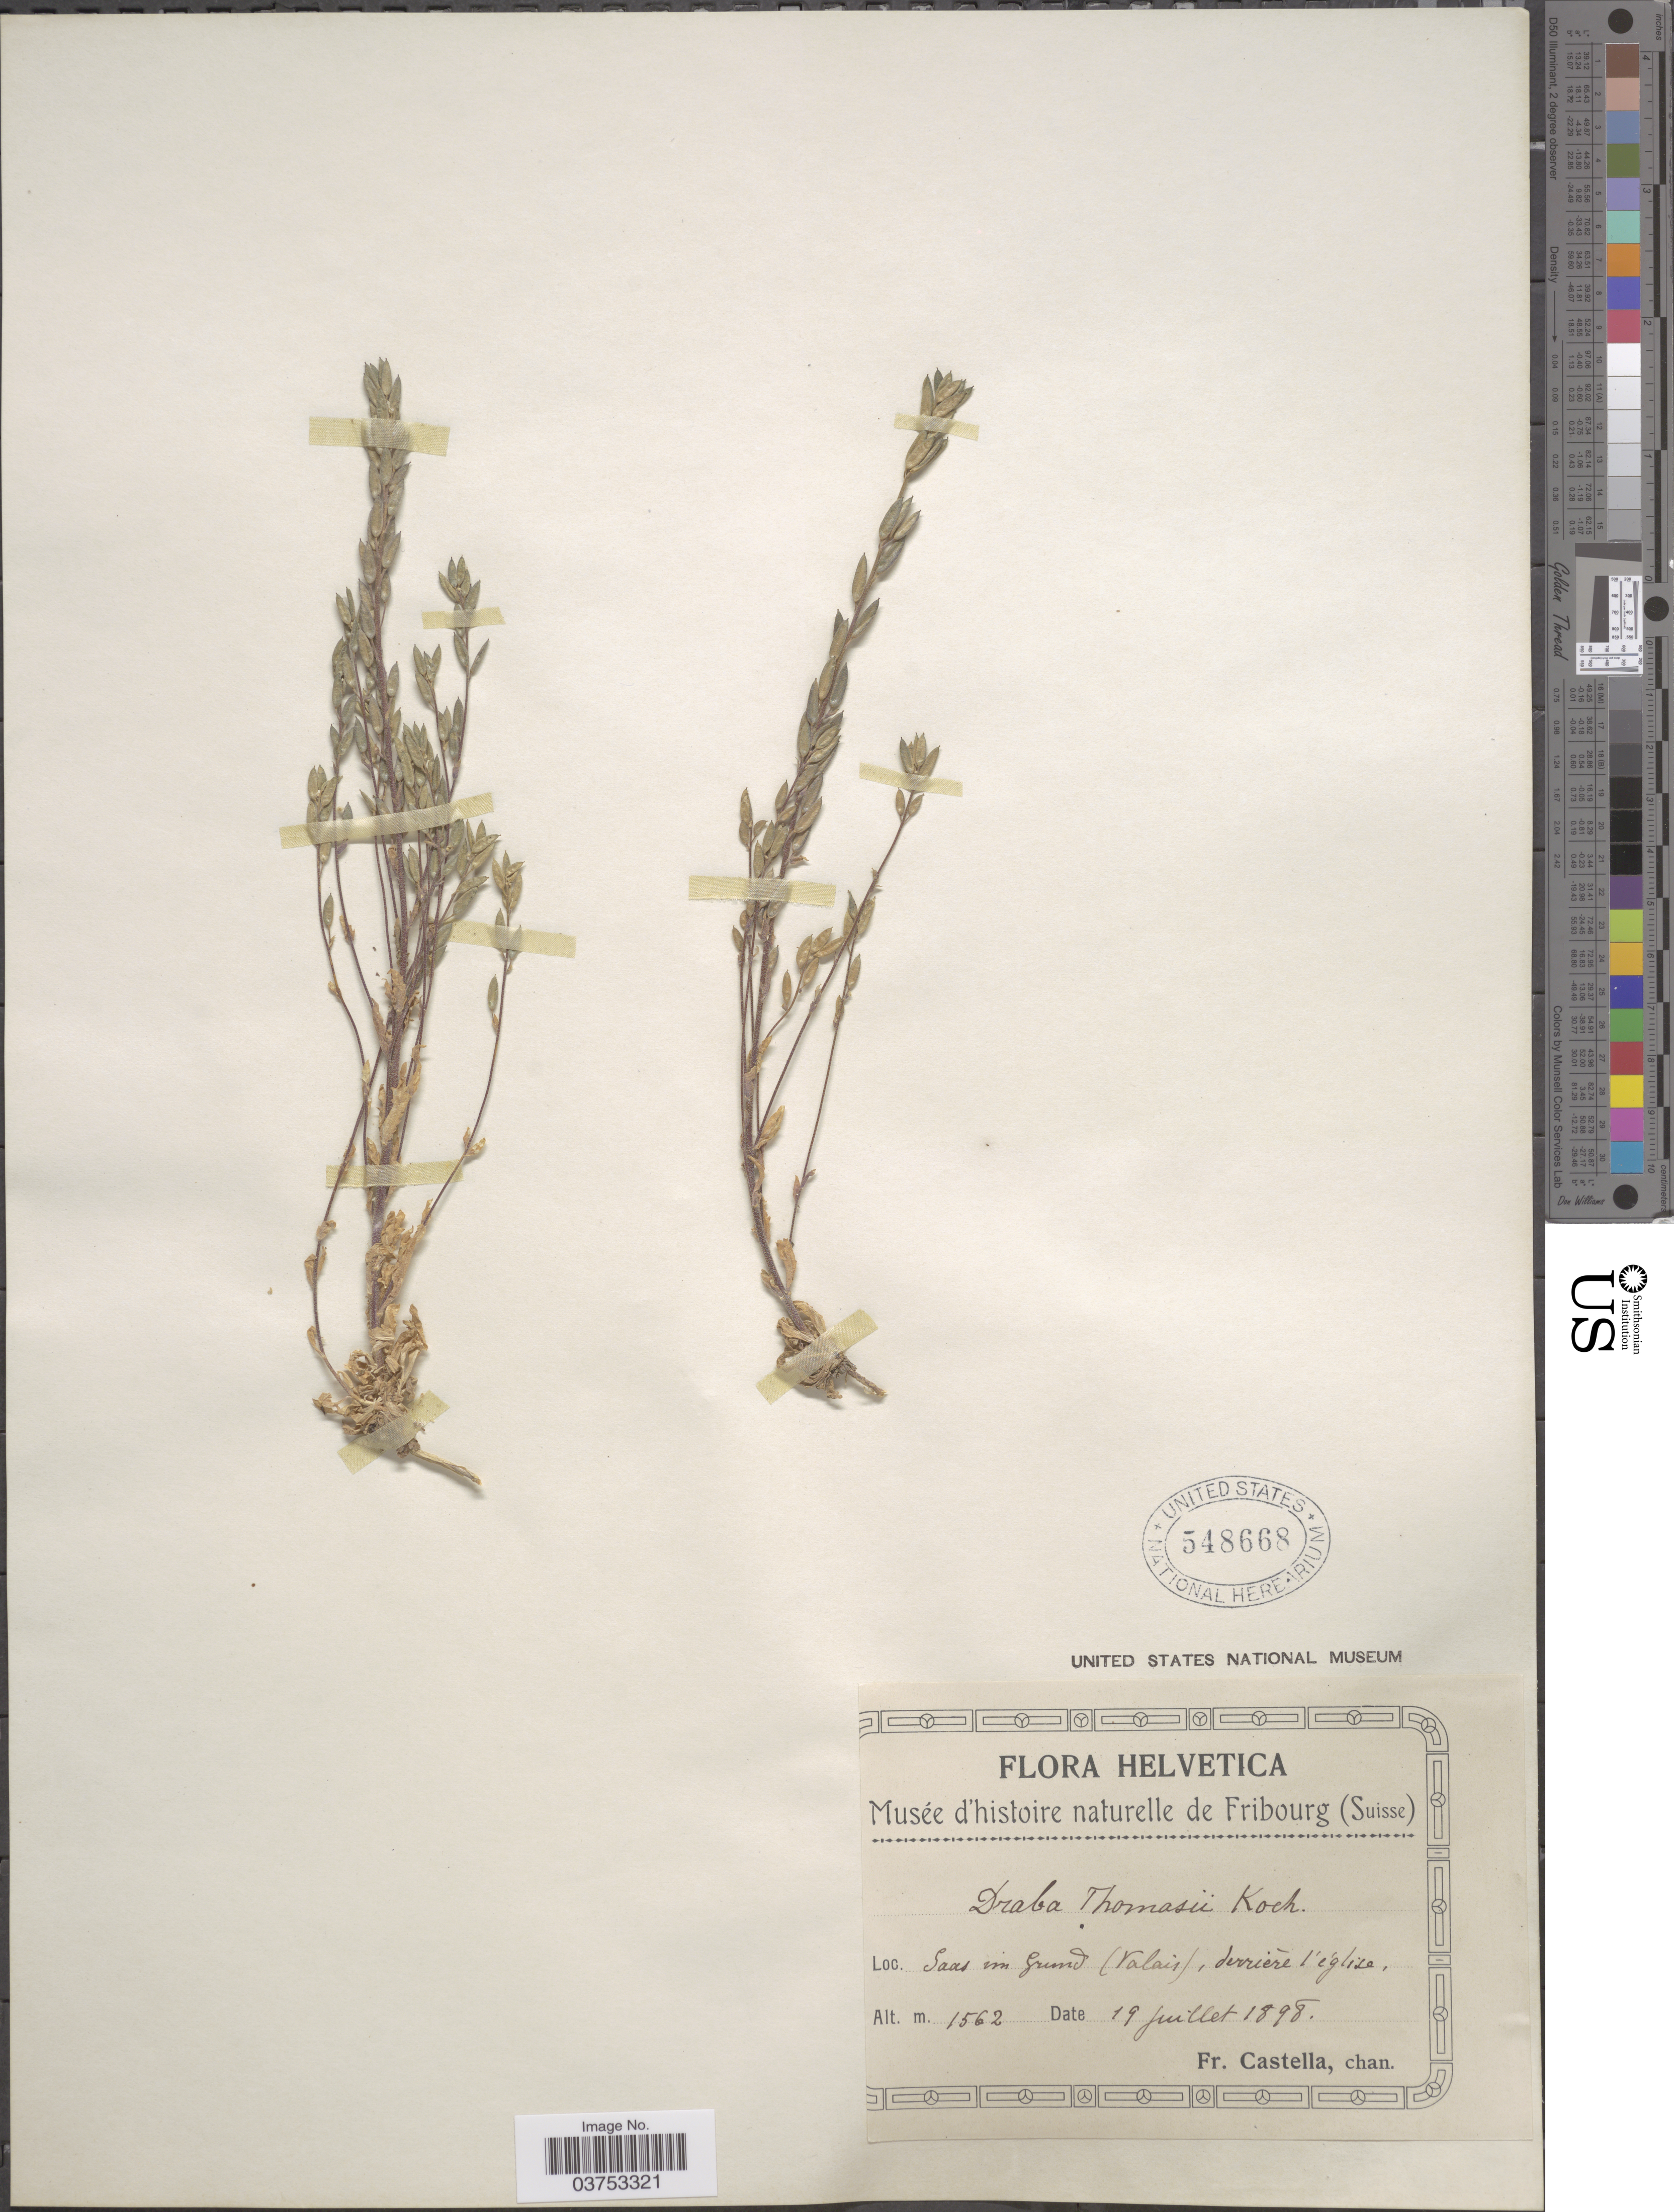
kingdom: Plantae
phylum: Tracheophyta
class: Magnoliopsida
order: Brassicales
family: Brassicaceae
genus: Draba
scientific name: Draba thomasii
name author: W.D.J. Koch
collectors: Fr. Castella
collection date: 1898-07-19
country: Switzerland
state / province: Valais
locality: Helvetica. Saas in grund (Valais), derrierè l'eglise.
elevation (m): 1562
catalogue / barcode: US 548668